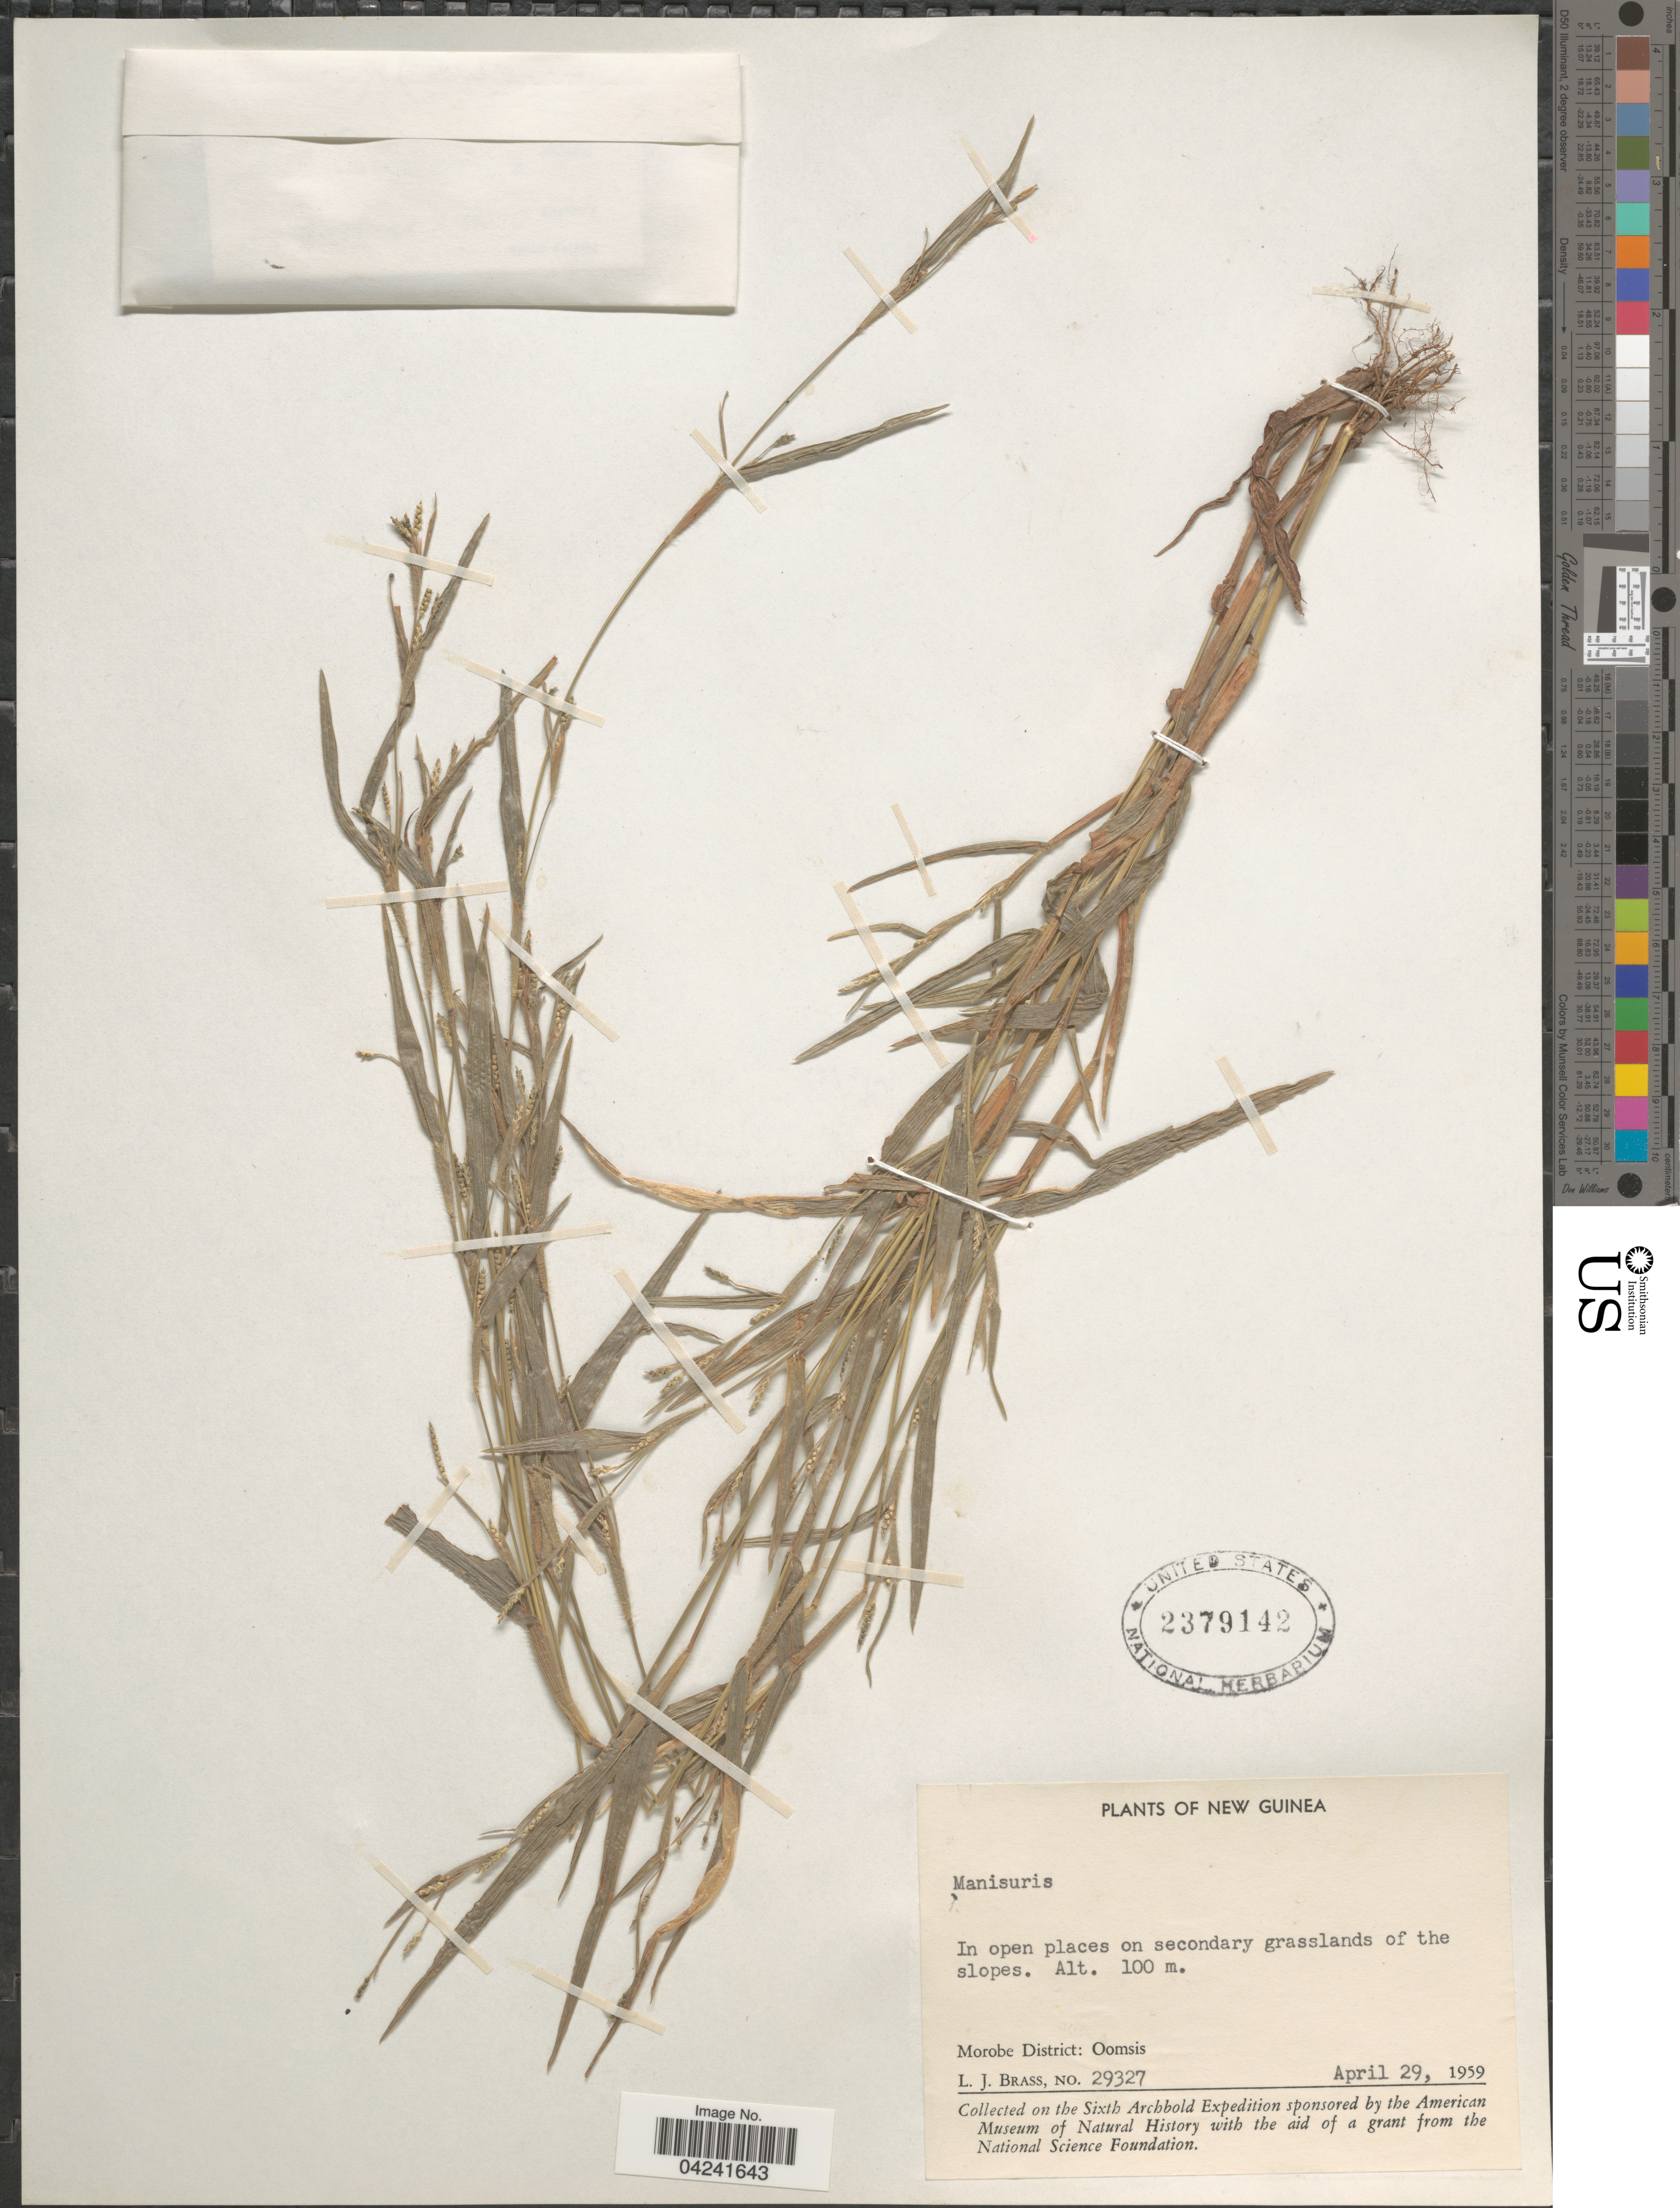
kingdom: Plantae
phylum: Tracheophyta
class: Liliopsida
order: Poales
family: Poaceae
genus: Manisuris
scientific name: Manisuris sp.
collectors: L. J. Brass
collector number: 29327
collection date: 1959-04-29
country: Papua New Guinea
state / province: Morobe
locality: New Guinea. In open places on secondary grassland of the slopes. Morobe District: Oomsis. Sixth Archbold Expedition.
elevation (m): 100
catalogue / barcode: US 2379142